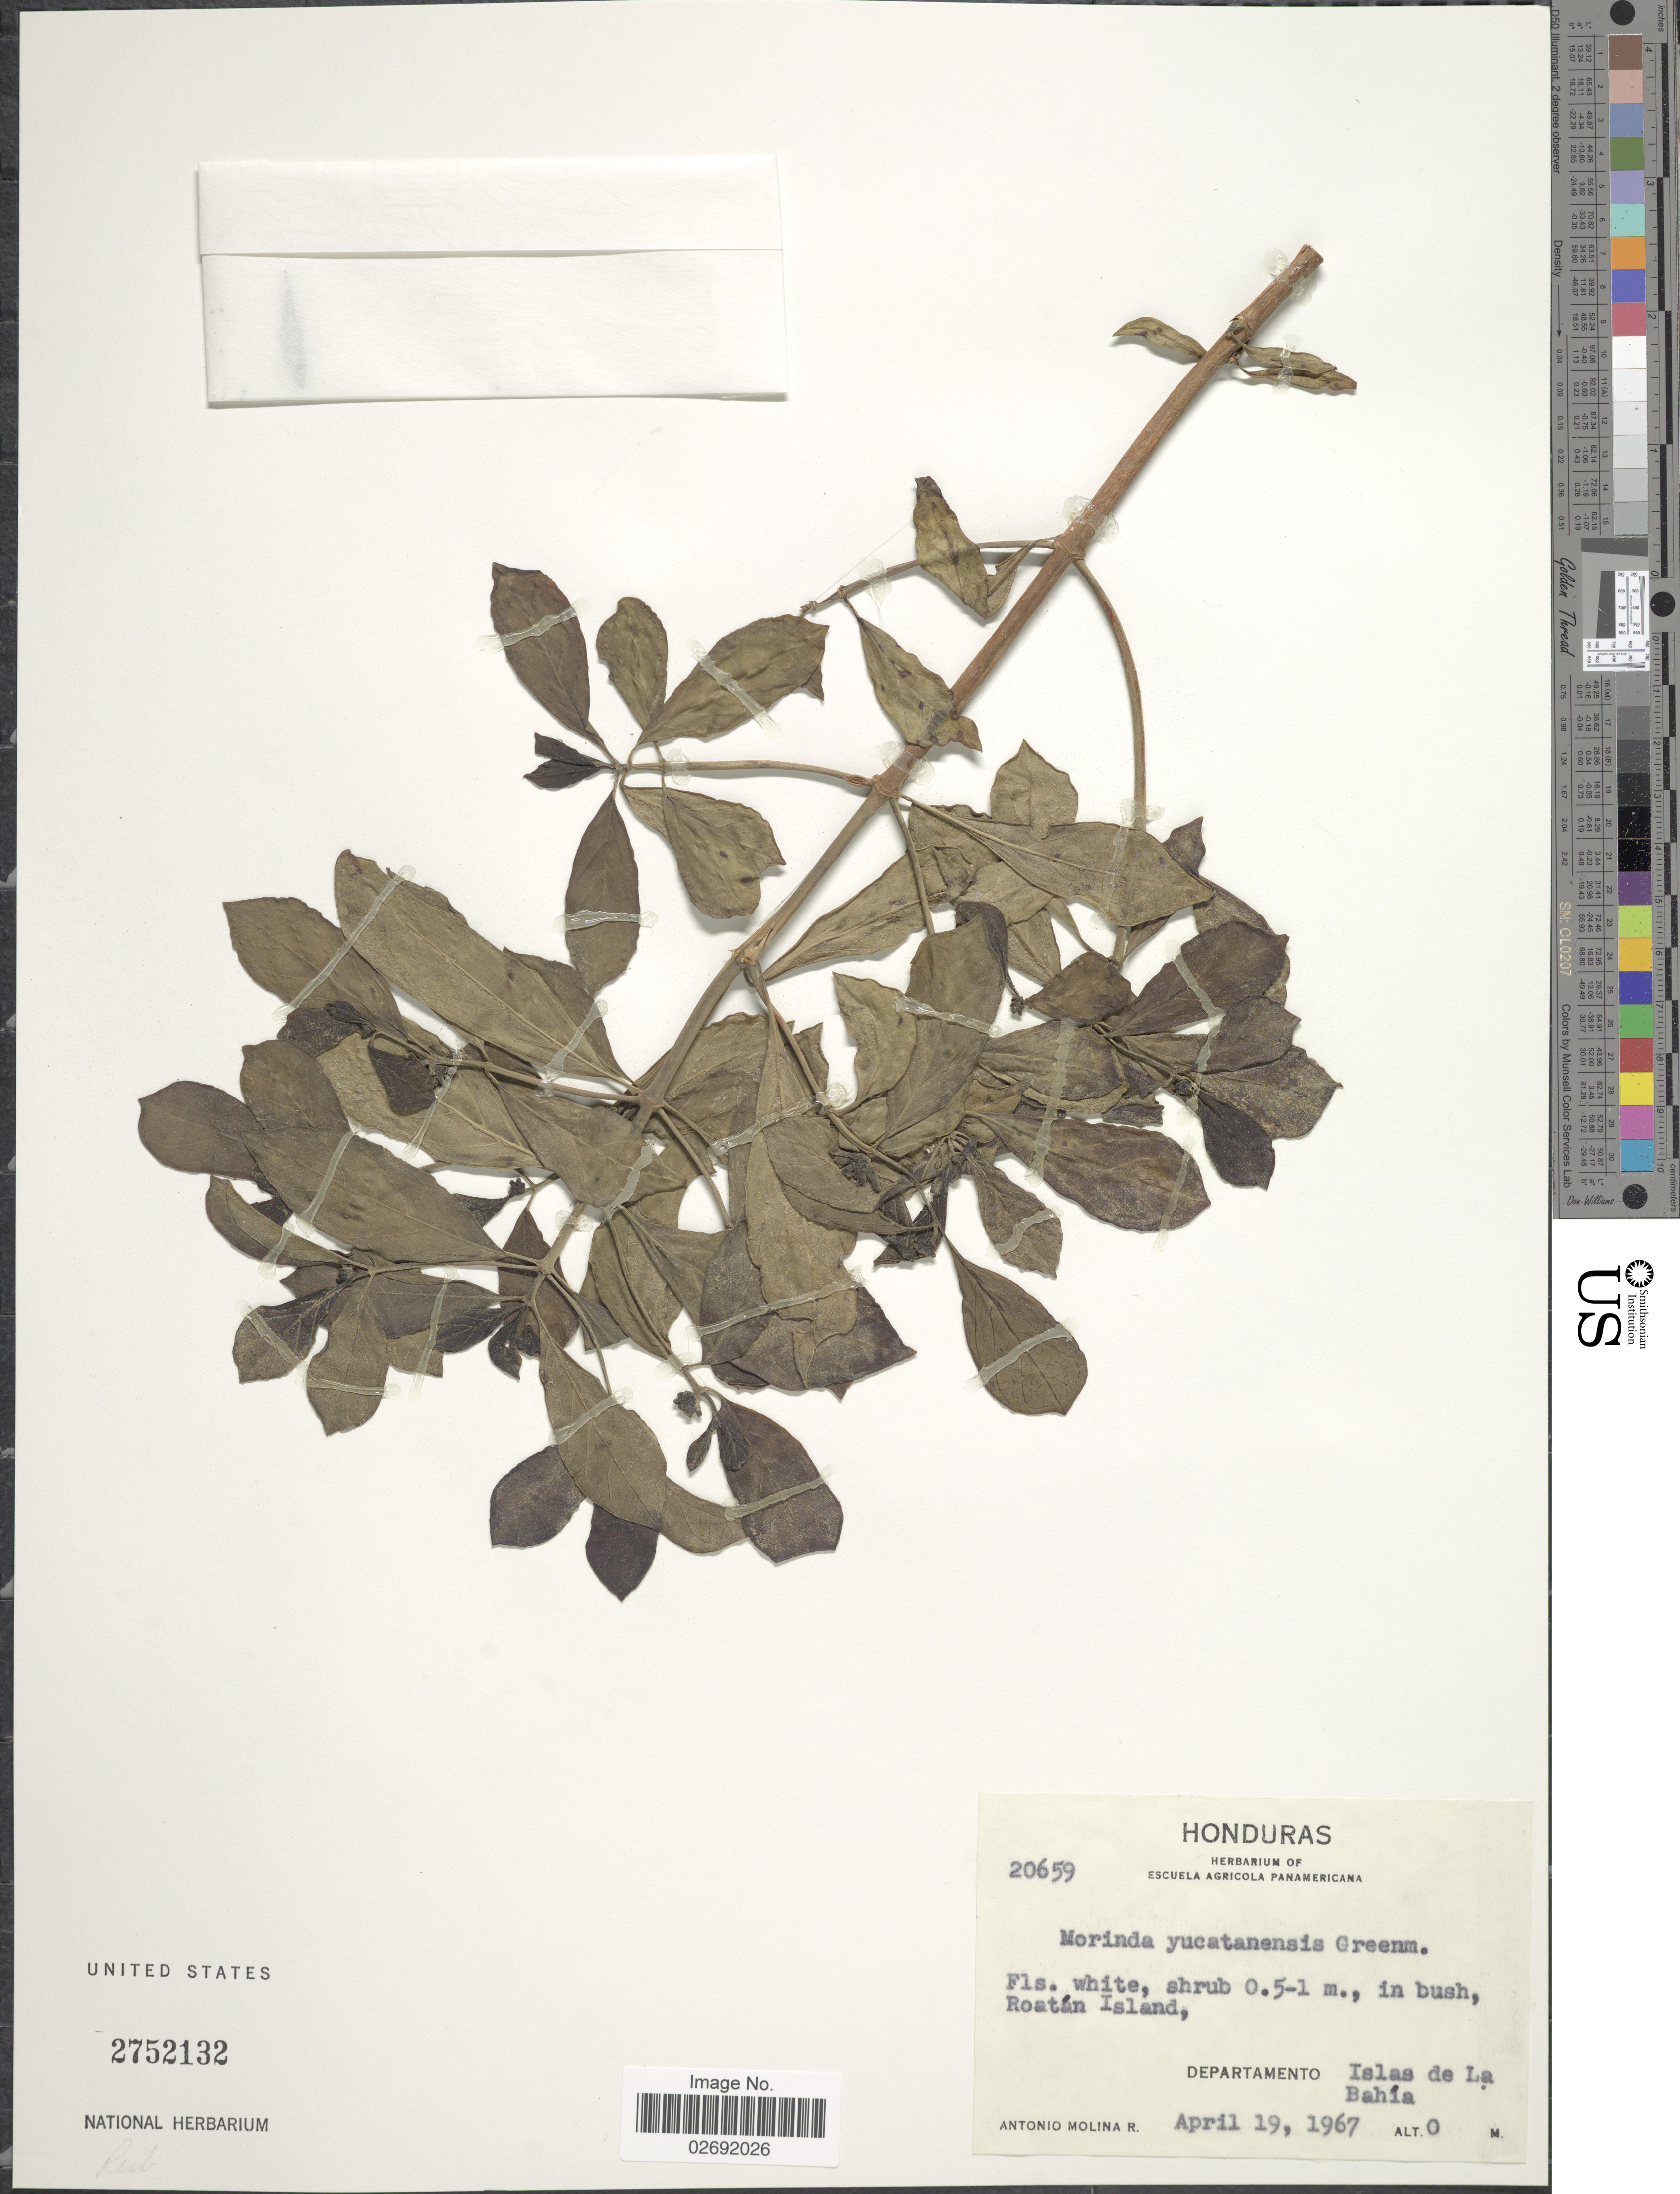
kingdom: Plantae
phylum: Tracheophyta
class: Magnoliopsida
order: Gentianales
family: Rubiaceae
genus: Morinda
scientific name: Morinda yucatanensis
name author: Greenm.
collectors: A. Molina R.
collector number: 20659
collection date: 1967-04-19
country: Honduras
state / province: Islas de la Bahía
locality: In bush, Roatán Island, Departamento Islas de La Bahía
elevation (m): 0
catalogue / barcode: US 2752132